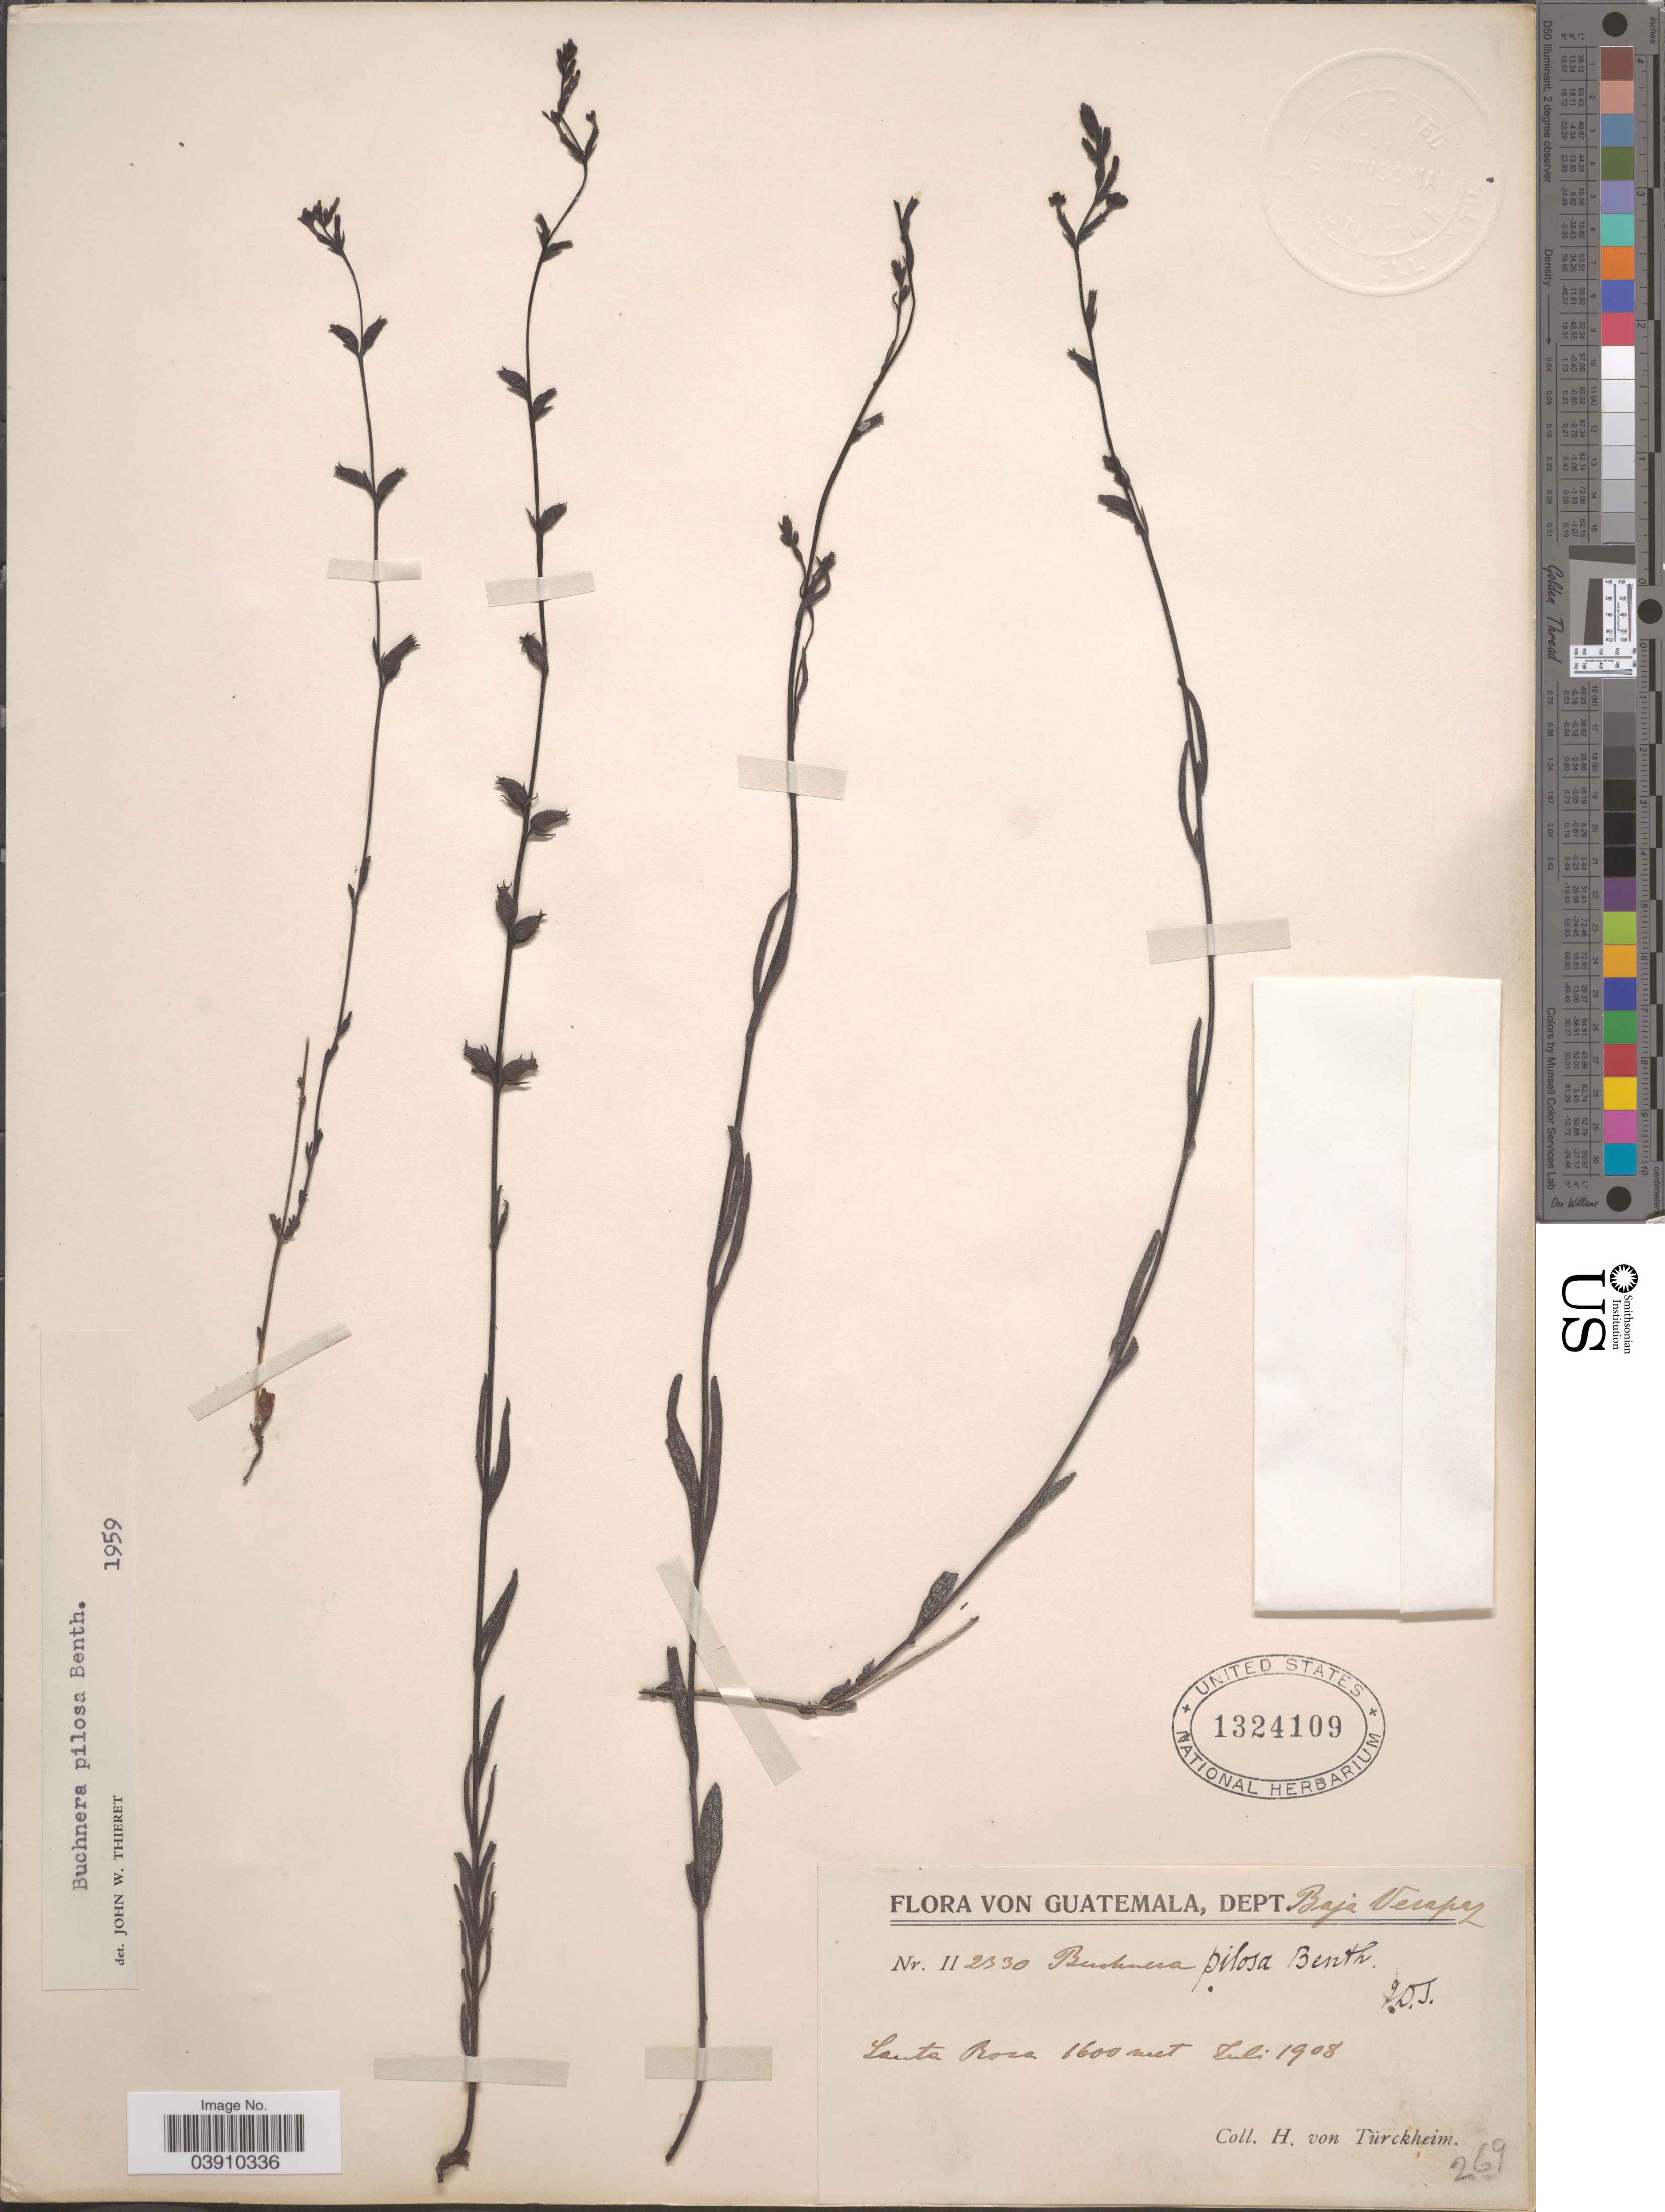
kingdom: Plantae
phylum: Tracheophyta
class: Magnoliopsida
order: Lamiales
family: Orobanchaceae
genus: Buchnera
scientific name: Buchnera pusilla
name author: Kunth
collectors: H. von Türckheim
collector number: II2330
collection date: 1908-07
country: Guatemala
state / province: Baja Verapaz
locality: Dept. Baja Verapaz. Santa Rosa.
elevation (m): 1600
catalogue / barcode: US 1324109